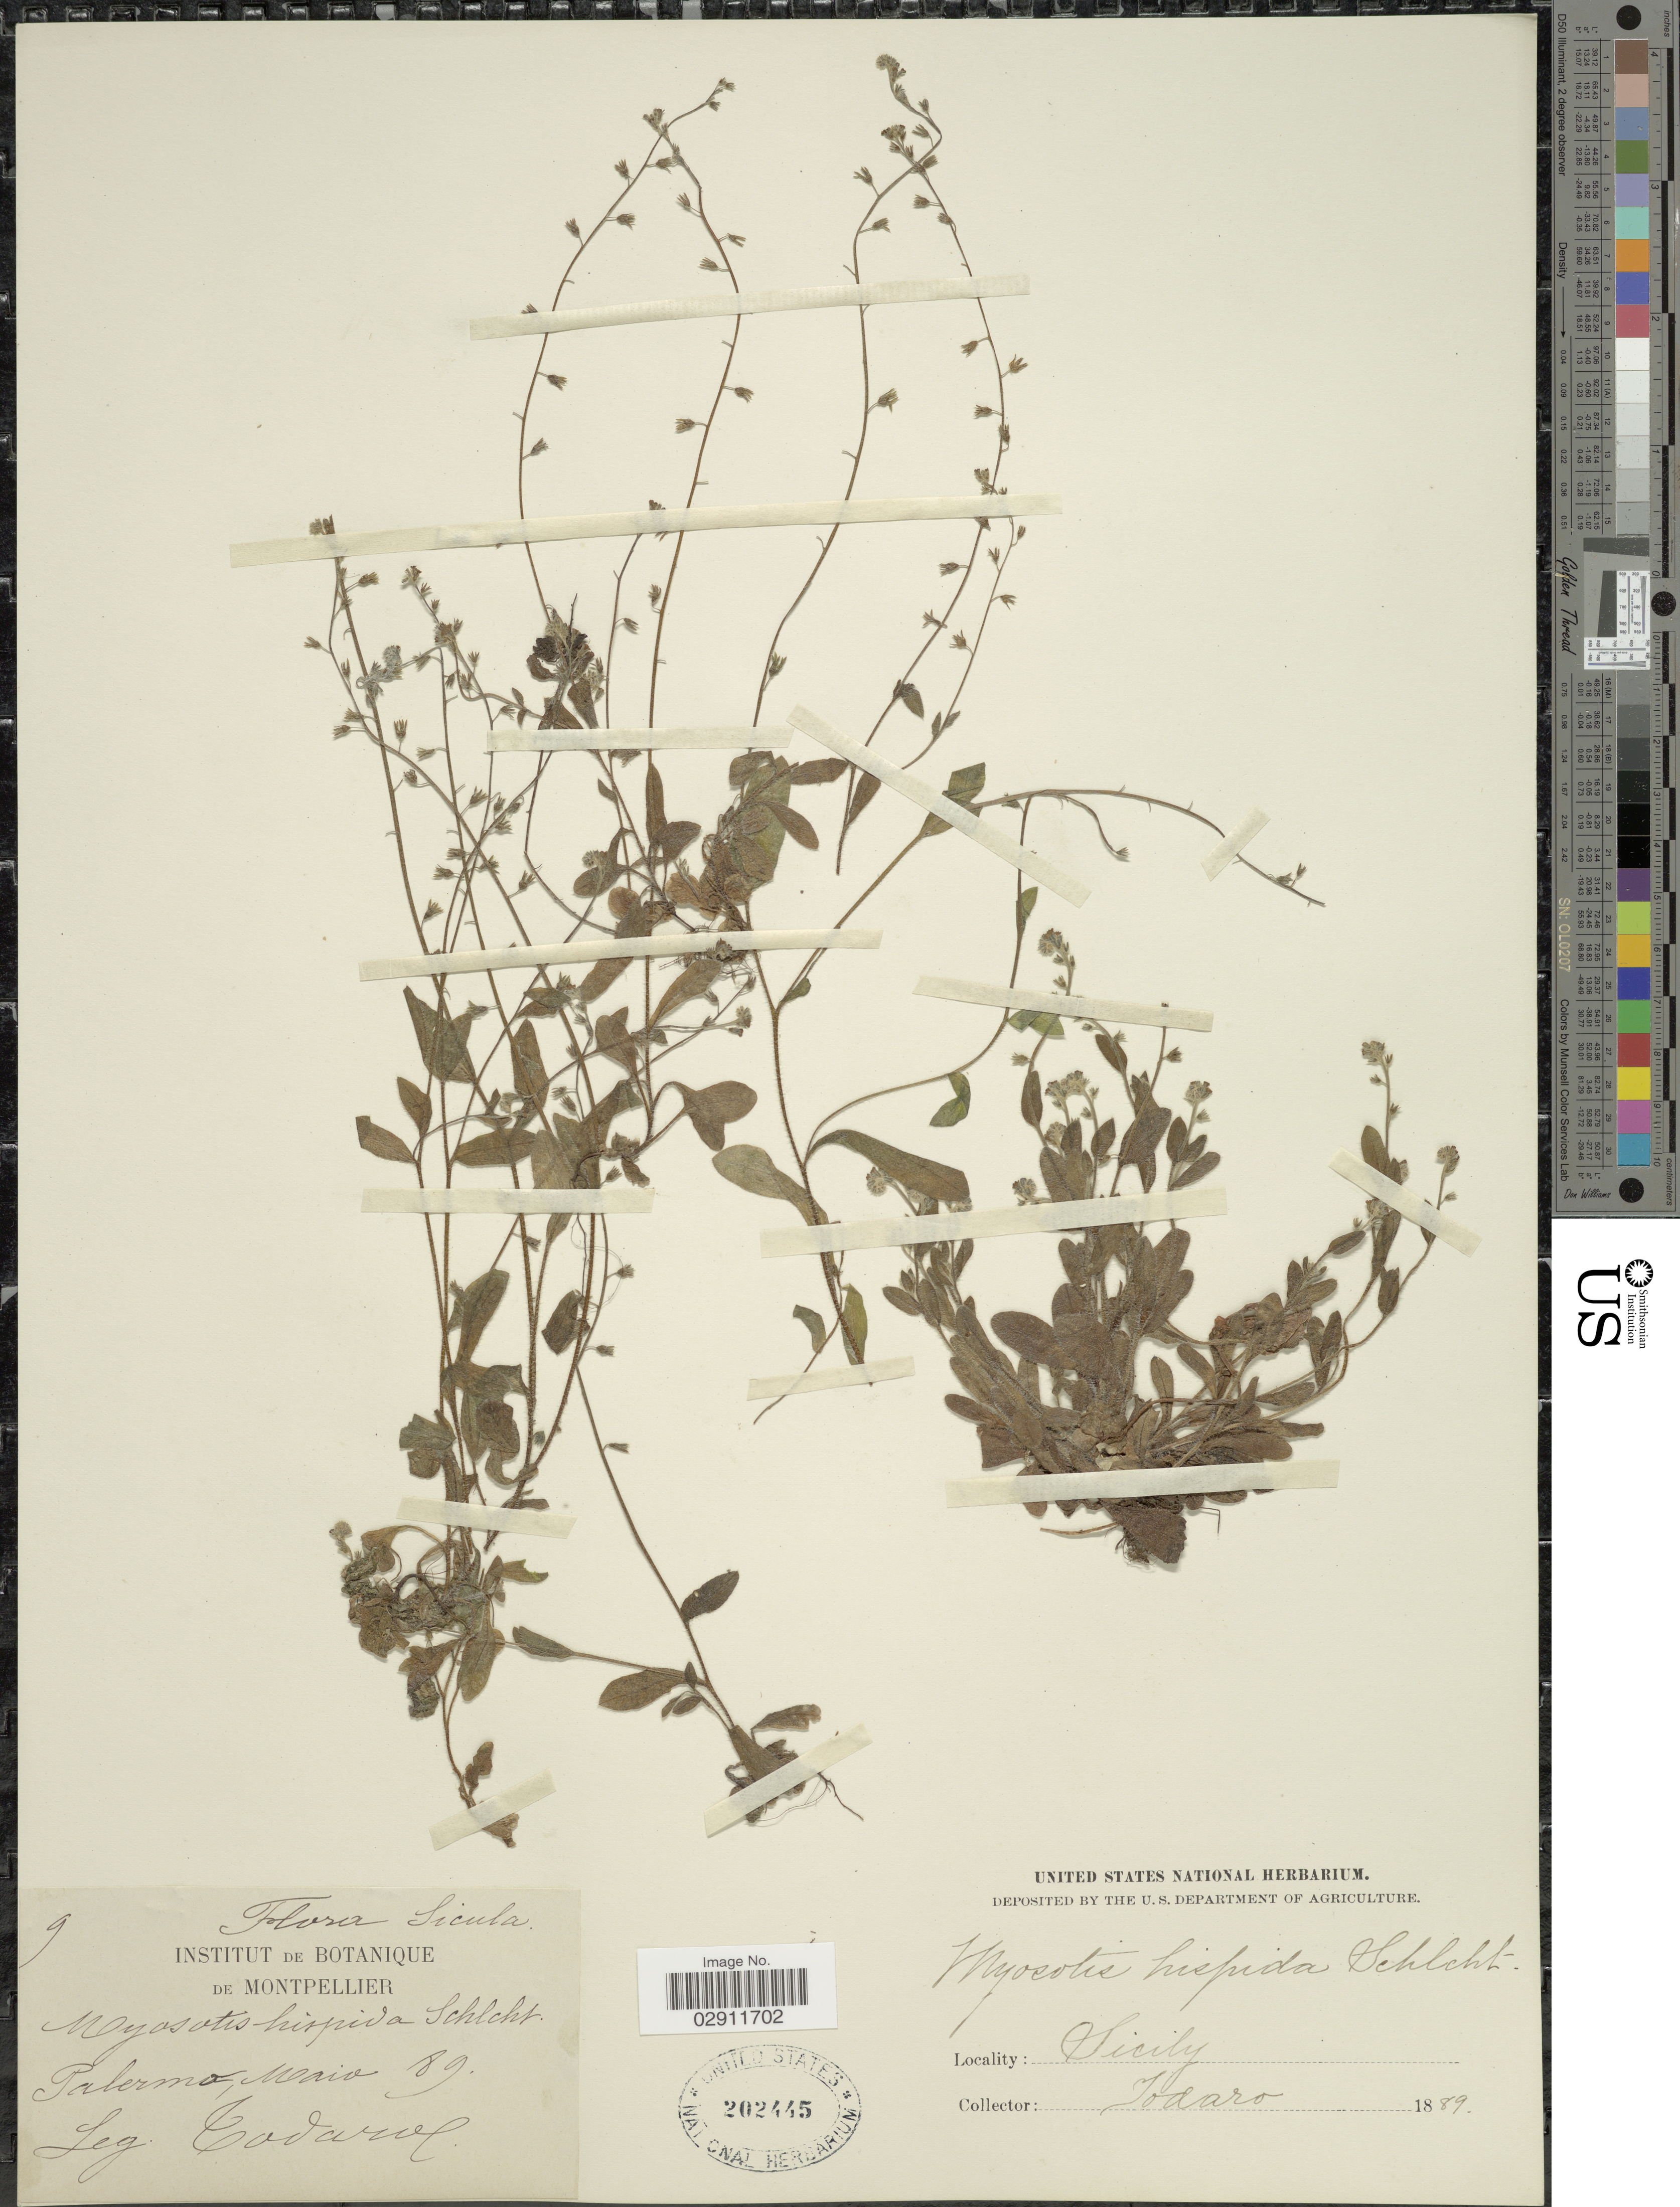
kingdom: Plantae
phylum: Tracheophyta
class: Magnoliopsida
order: Boraginales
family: Boraginaceae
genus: Myosotis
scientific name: Myosotis hispida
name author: Schltdl.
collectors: Todaro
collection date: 1889-05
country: Italy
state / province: Siciliana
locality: Sicula. Palermo. Sicily.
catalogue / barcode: US 202445